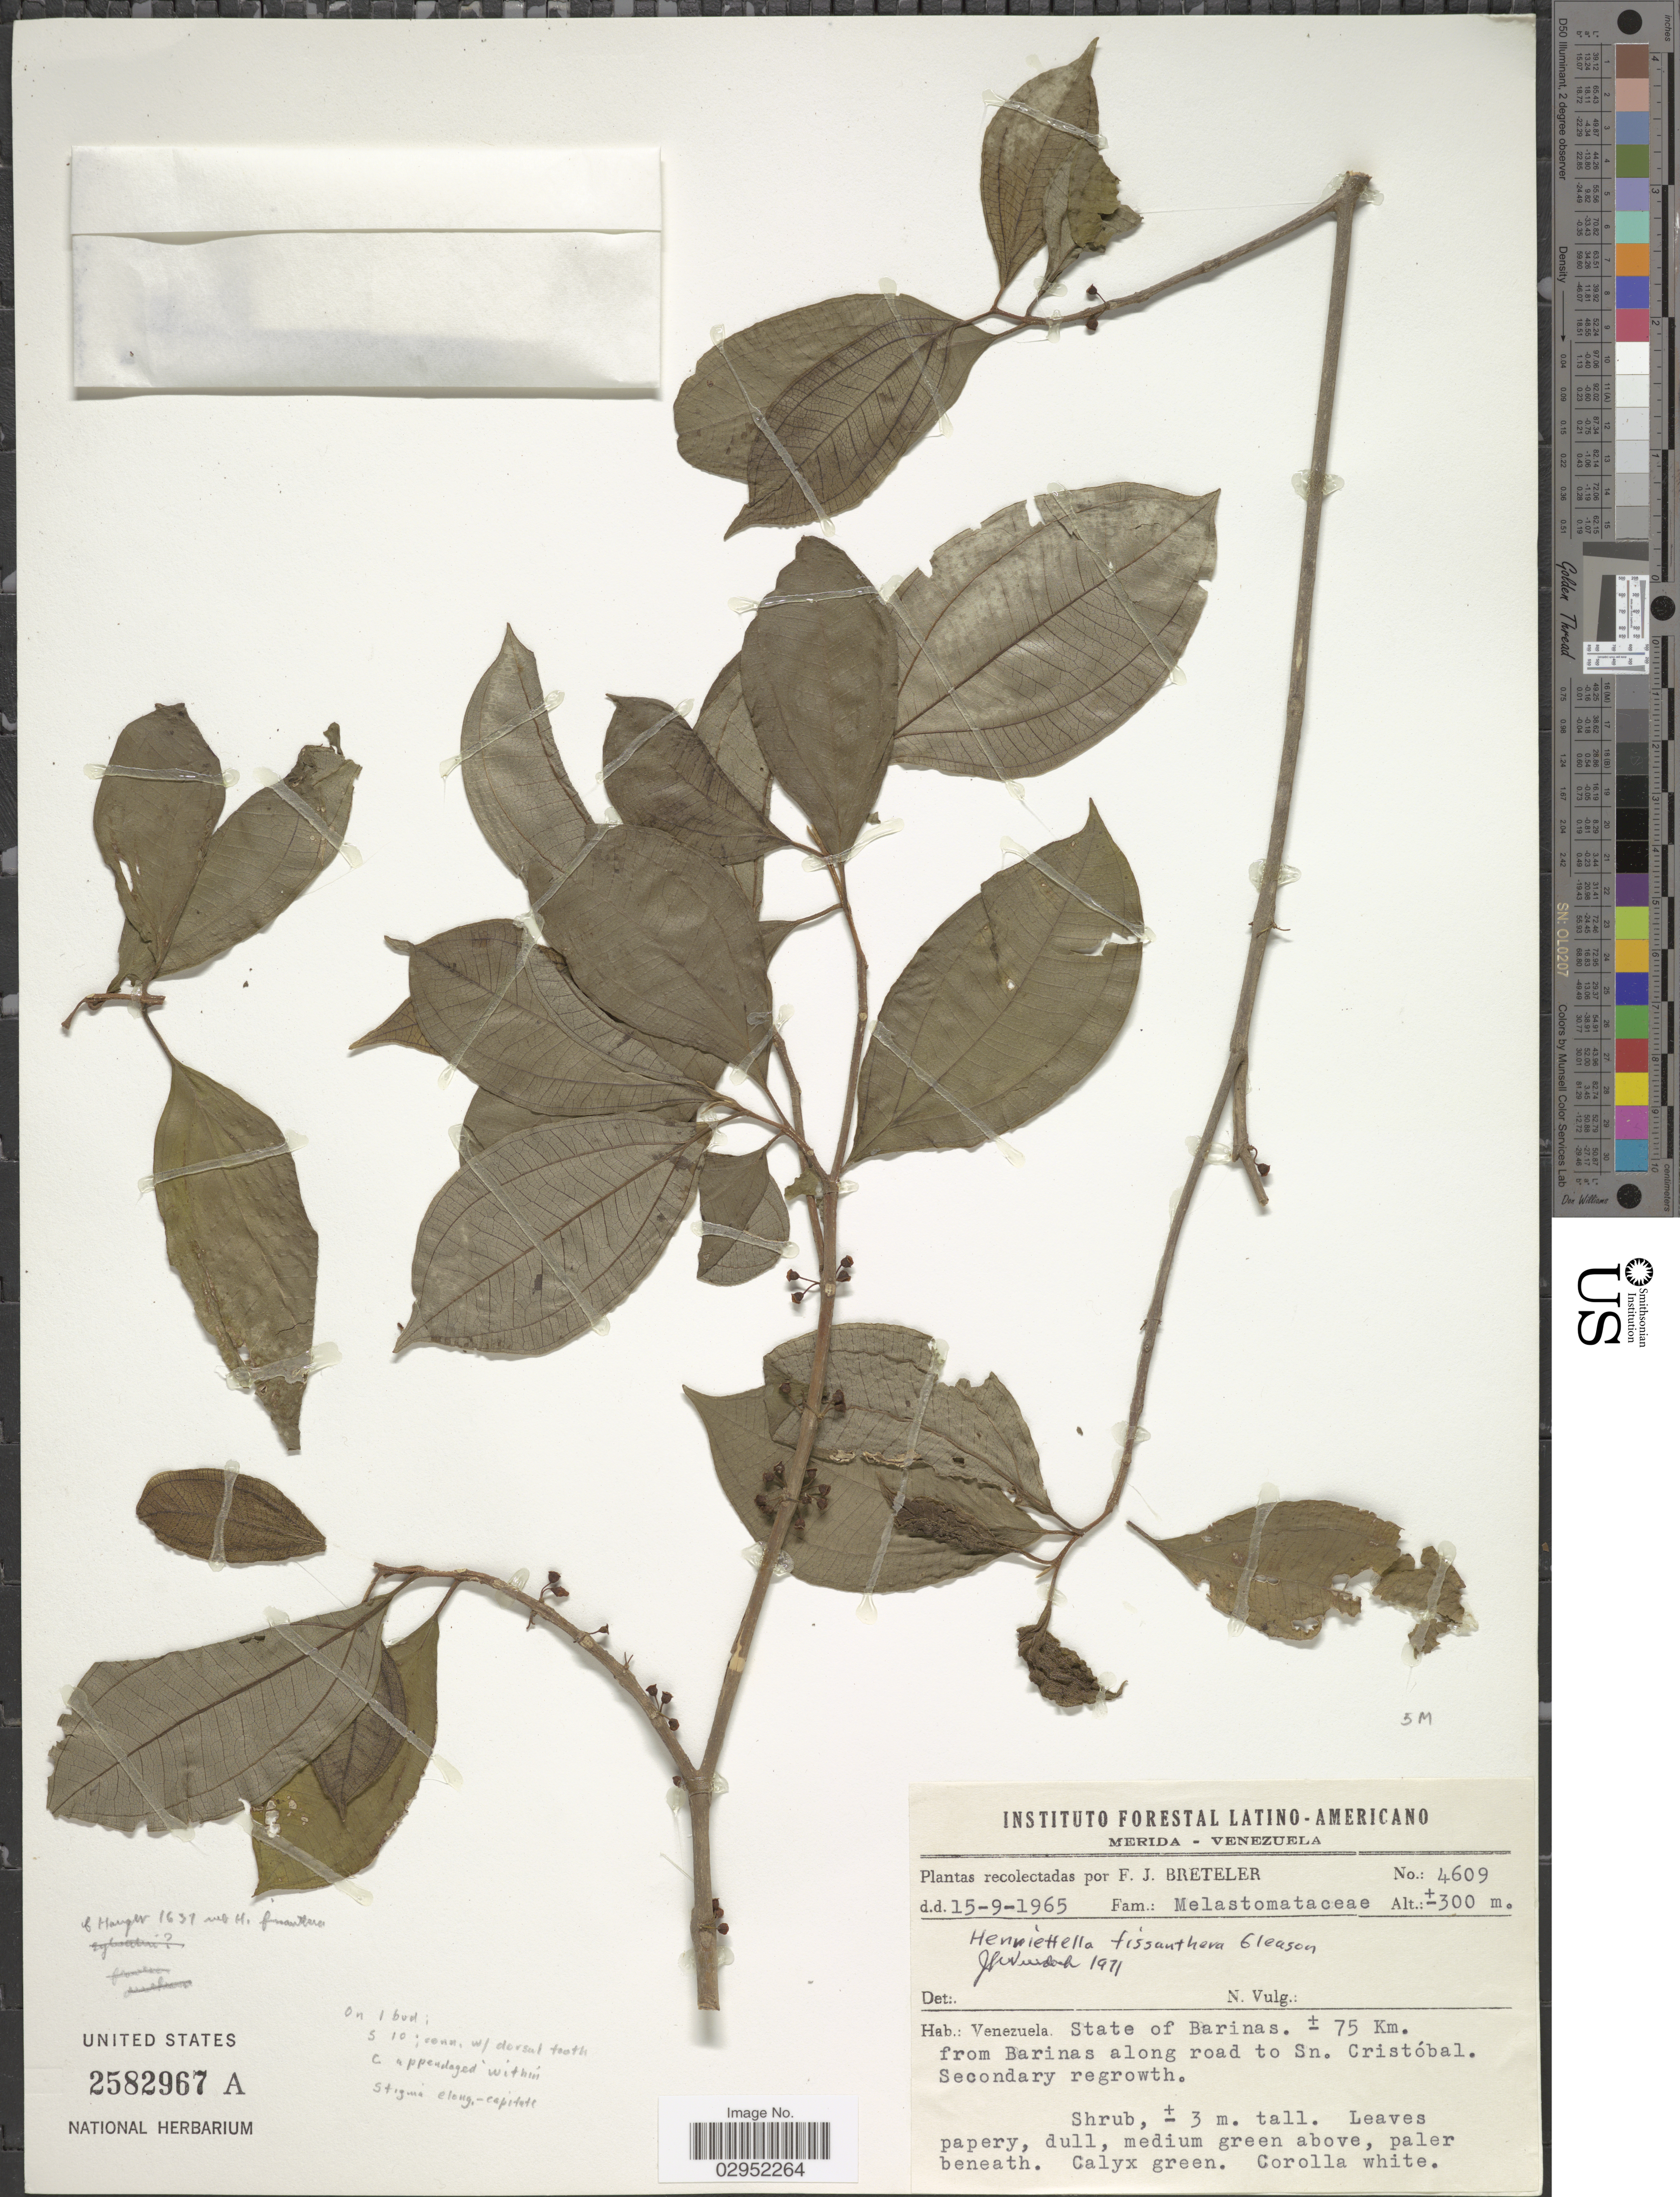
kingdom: Plantae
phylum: Tracheophyta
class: Magnoliopsida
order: Myrtales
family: Melastomataceae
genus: Henriettea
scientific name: Henriettea fissanthera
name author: (Gleason) Penneys et al.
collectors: F. J. Breteler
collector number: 4609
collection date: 1965-09-15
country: Venezuela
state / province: Barinas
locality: ± 75 Km. from Barinas along road to Sn. Cristóbal.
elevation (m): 300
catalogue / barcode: US 2582967A